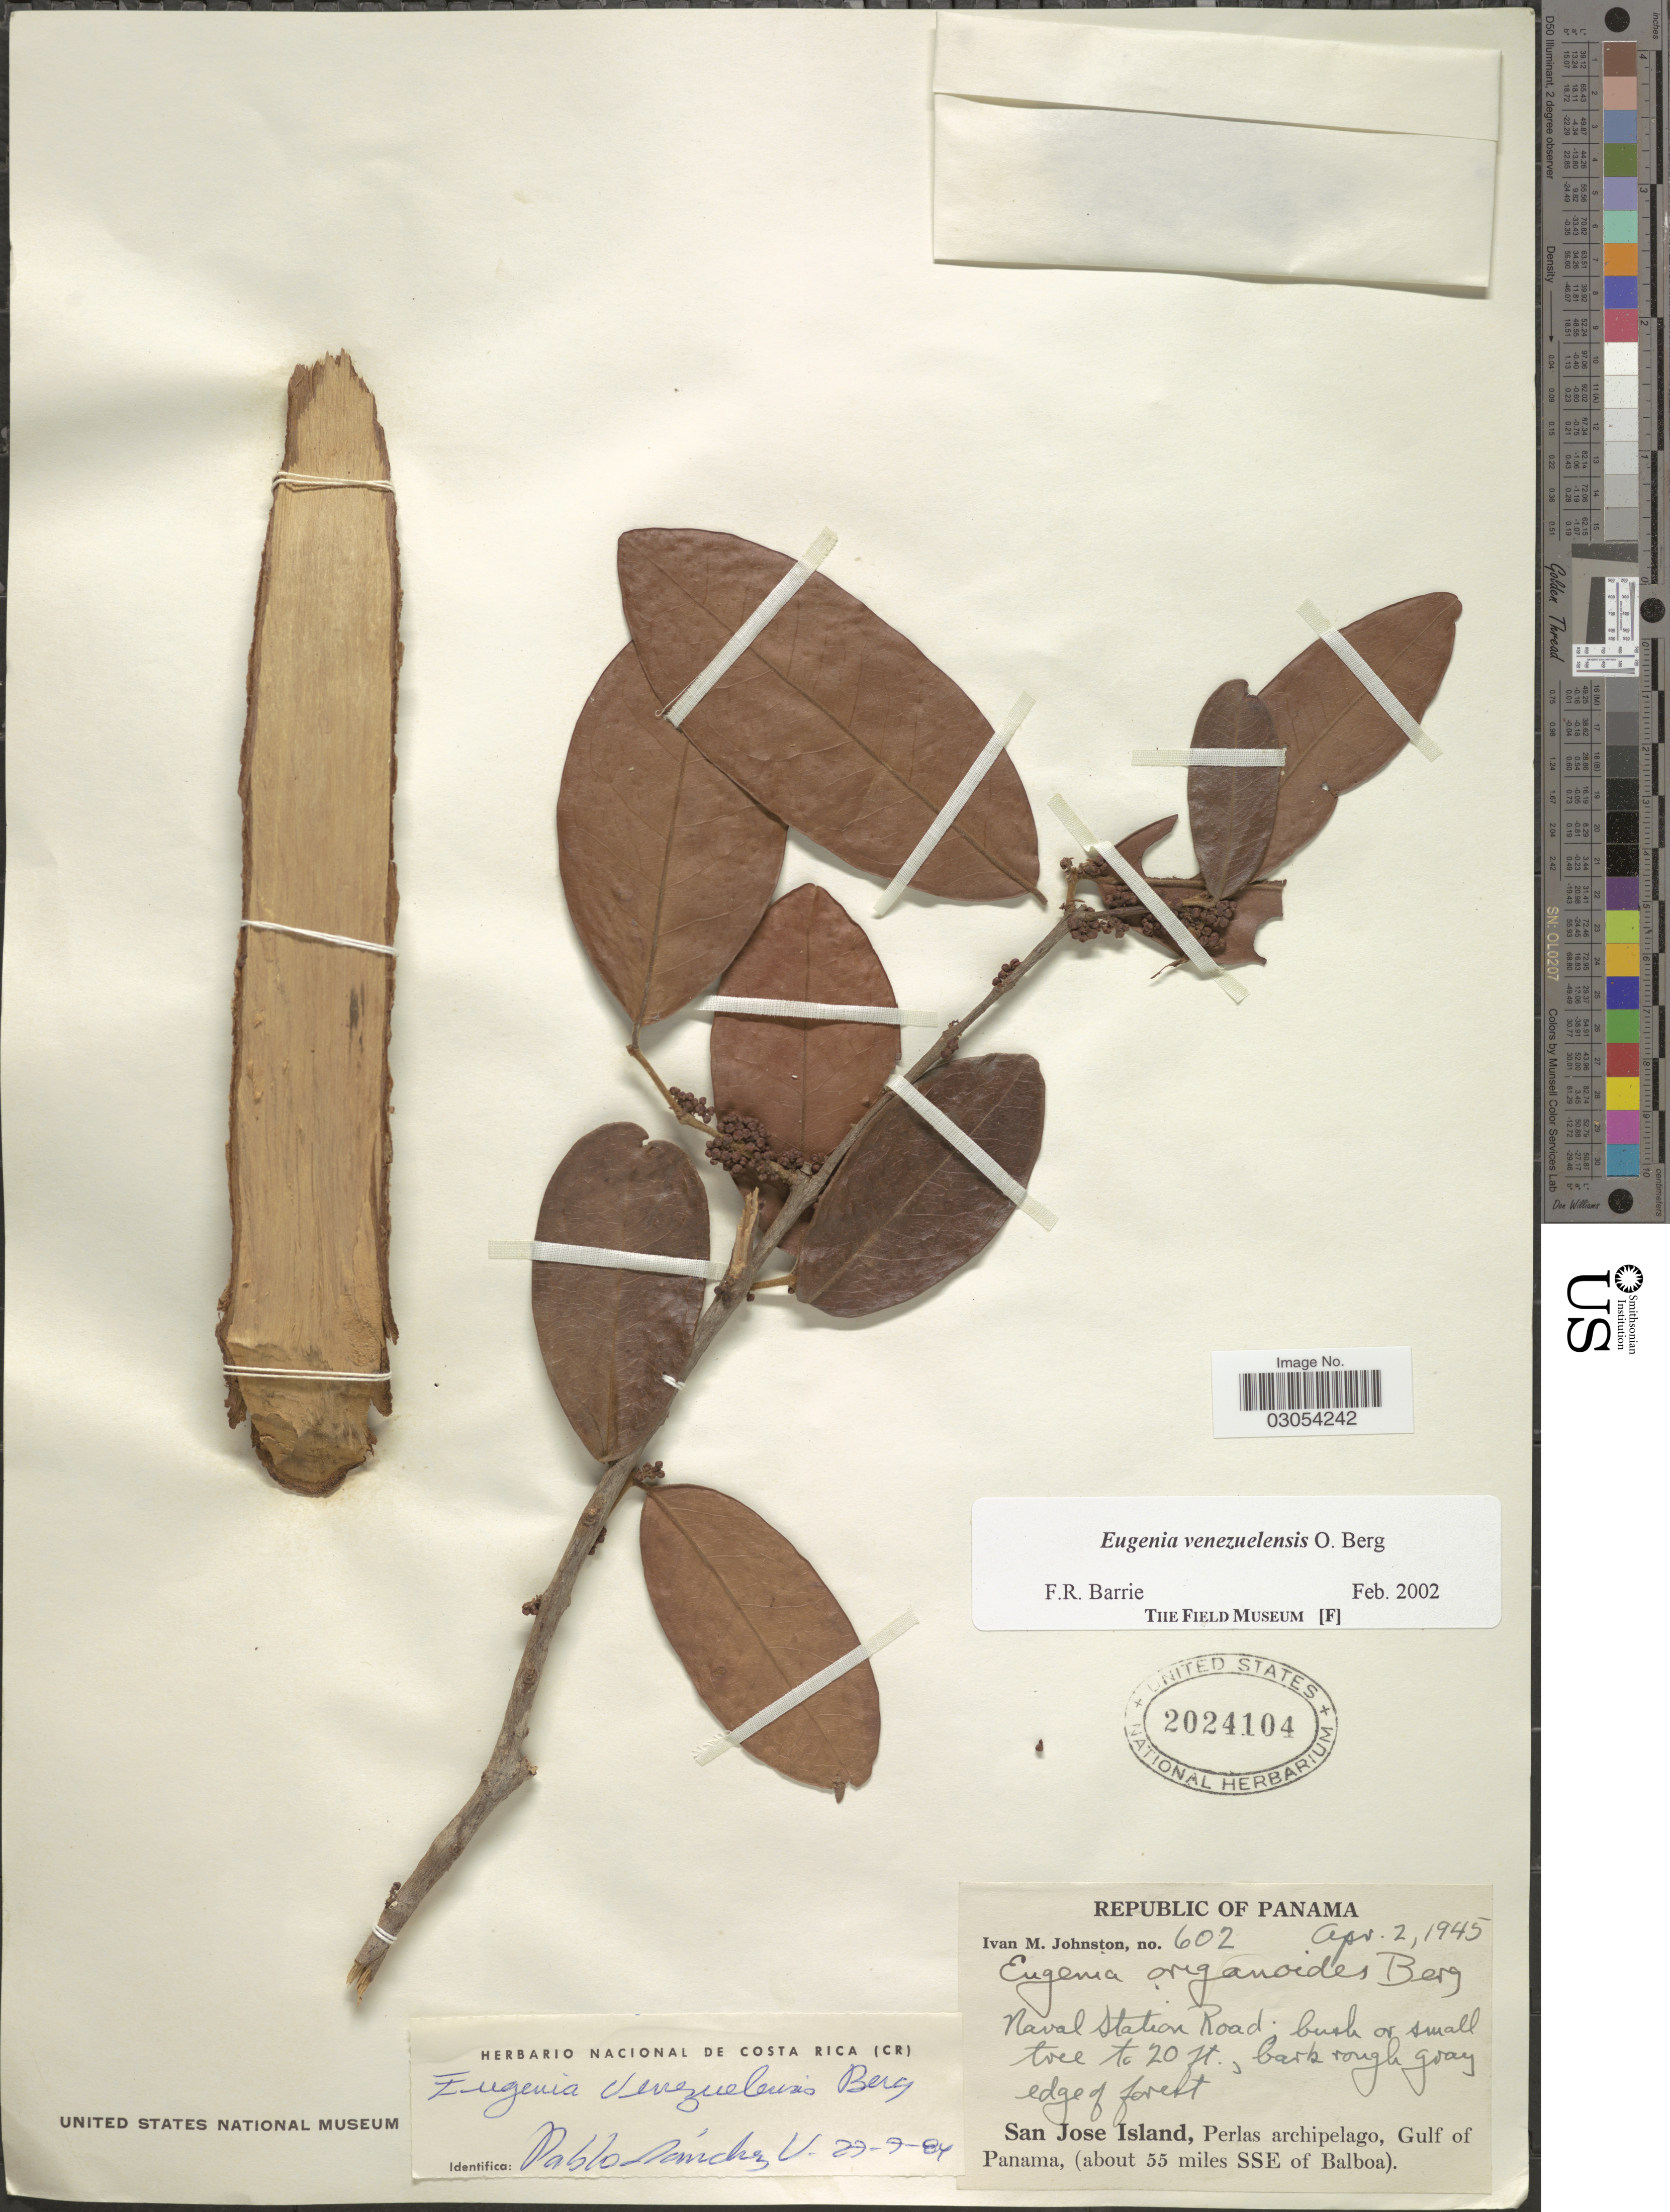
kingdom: Plantae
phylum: Tracheophyta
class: Magnoliopsida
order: Myrtales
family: Myrtaceae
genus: Eugenia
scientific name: Eugenia venezuelensis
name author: O. Berg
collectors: I.M. Johnston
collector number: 602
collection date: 1945-04-02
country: Panama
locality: Republic of Panama. Naval Station Road. San Jose Island, Perlas archipelago, Gulf of Panama, (about 55 miles SSE of Balboa).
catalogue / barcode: US 2024104